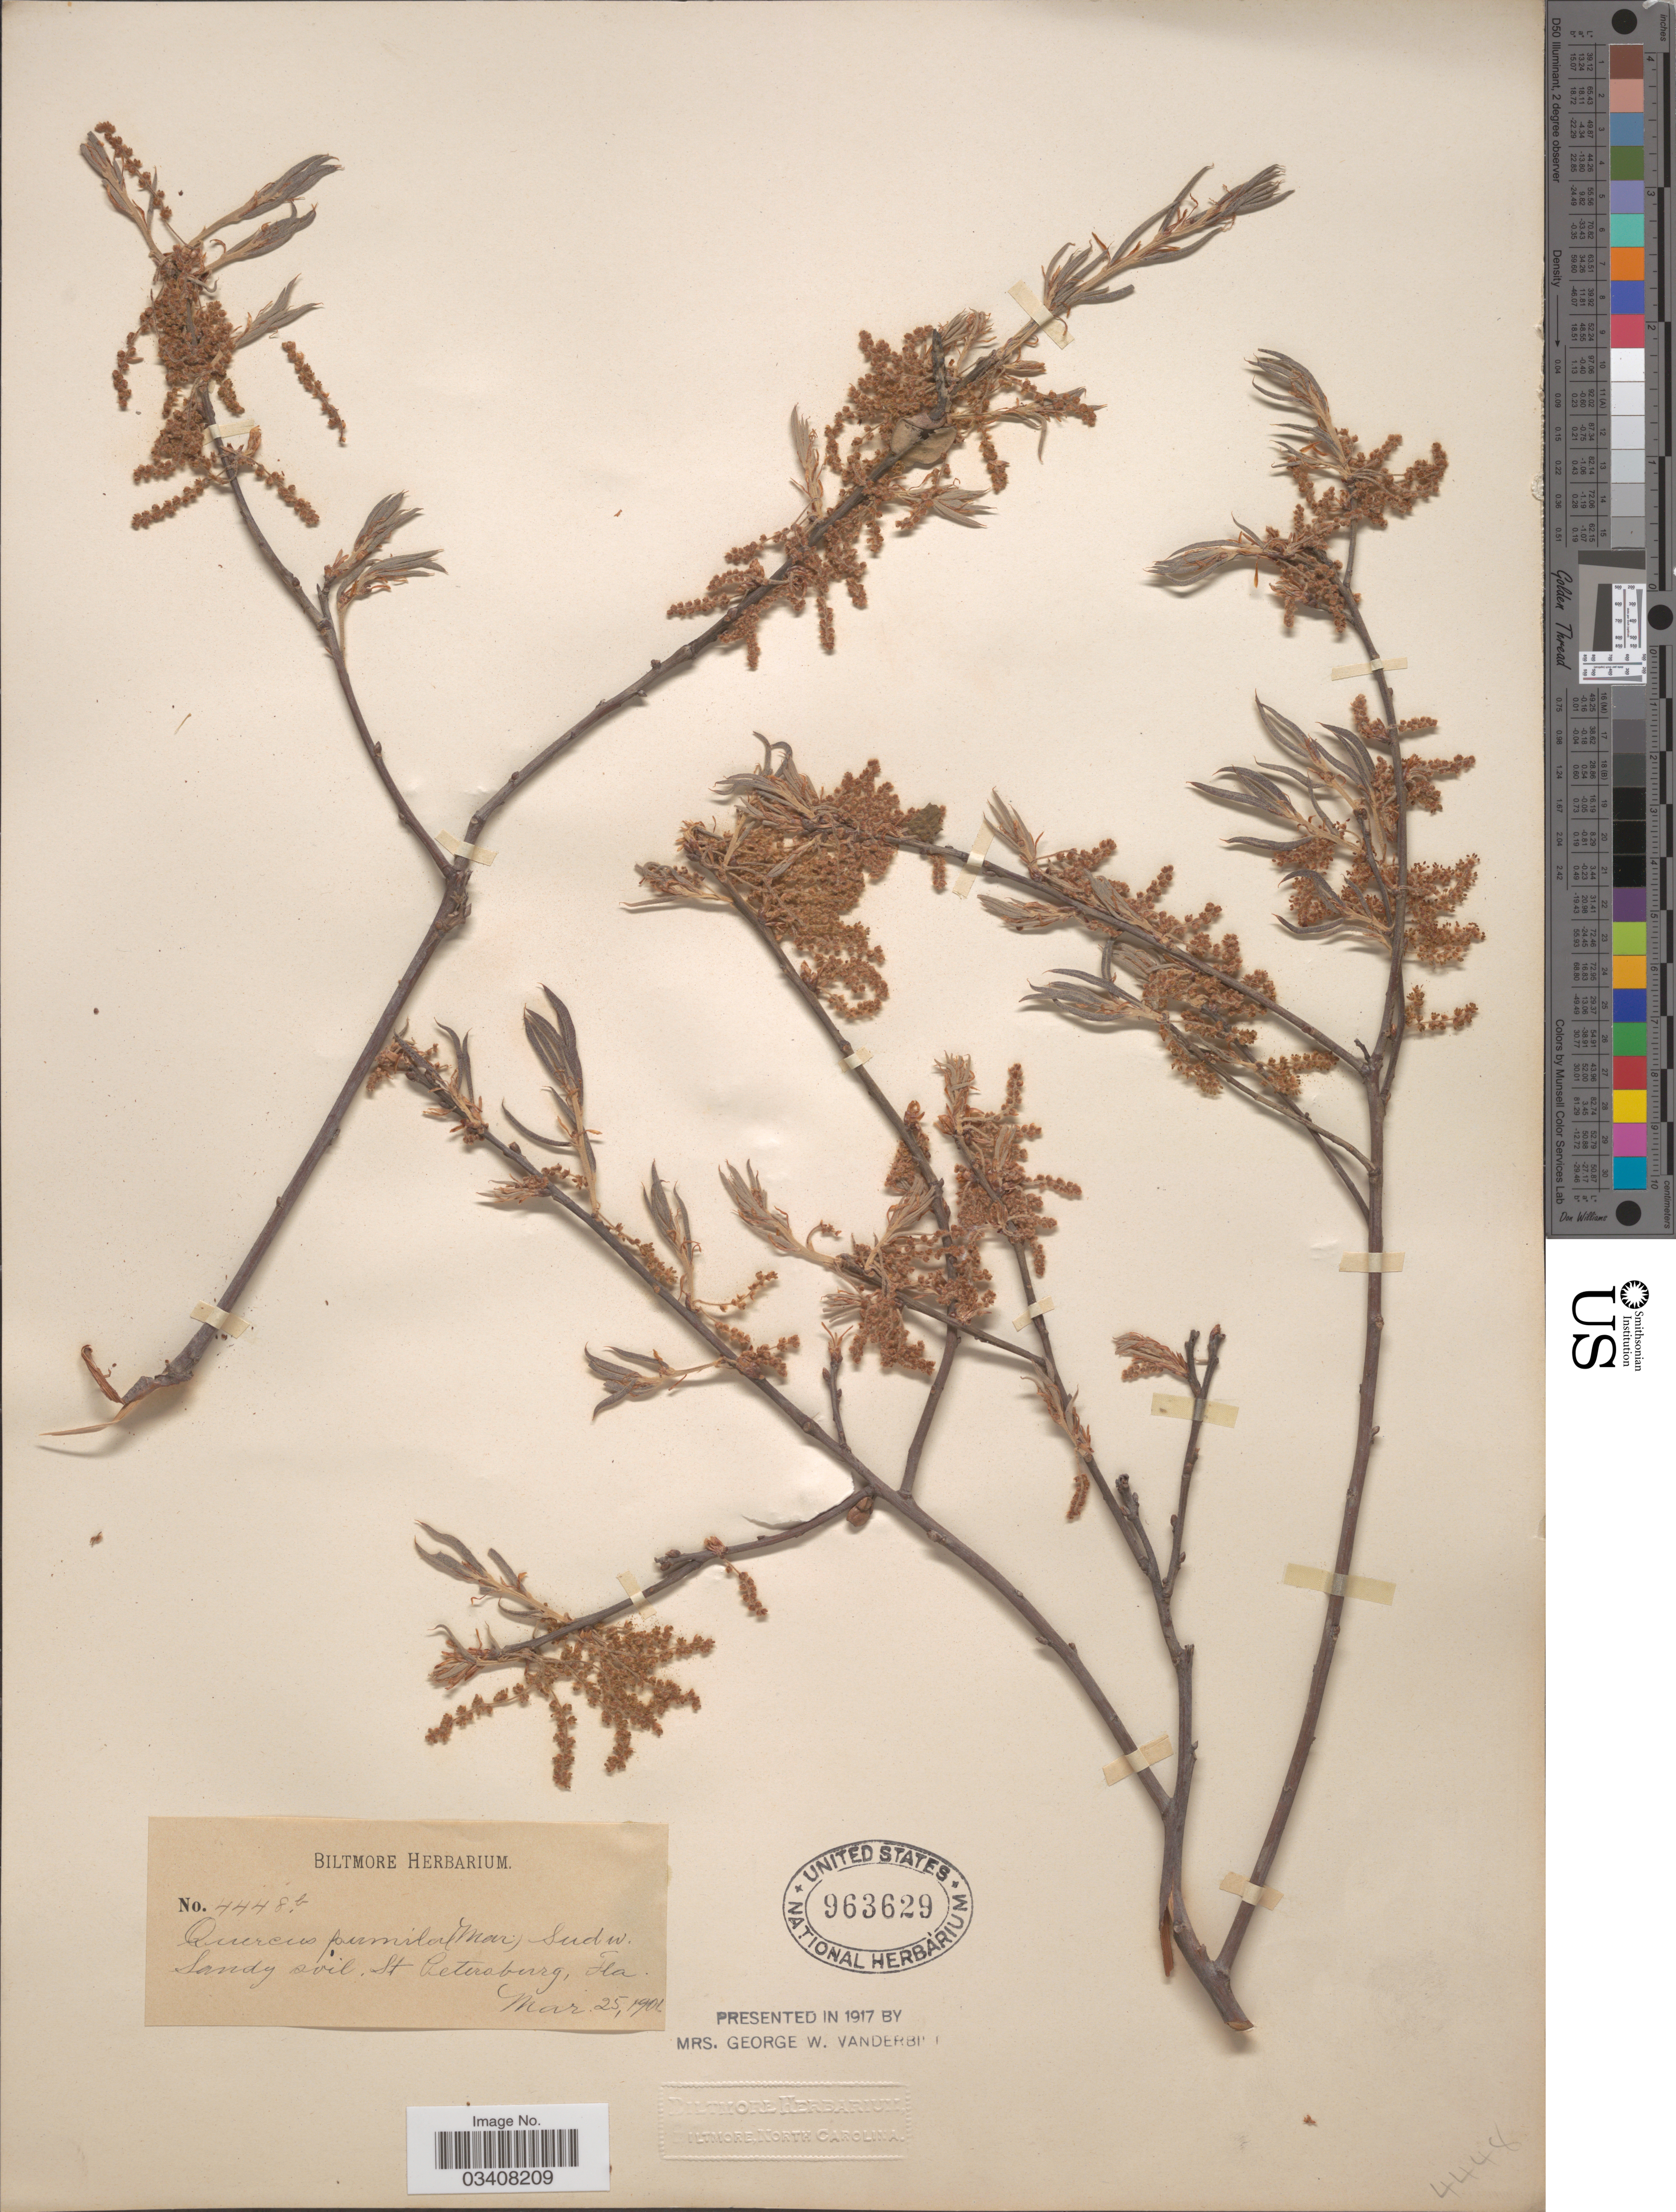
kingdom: Plantae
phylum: Tracheophyta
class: Magnoliopsida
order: Fagales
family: Fagaceae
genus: Quercus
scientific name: Quercus pumila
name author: Walter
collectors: ex herb. Biltmore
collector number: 4448b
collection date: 1901-03-25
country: United States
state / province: Florida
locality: St. Petersburg.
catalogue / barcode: US 963629